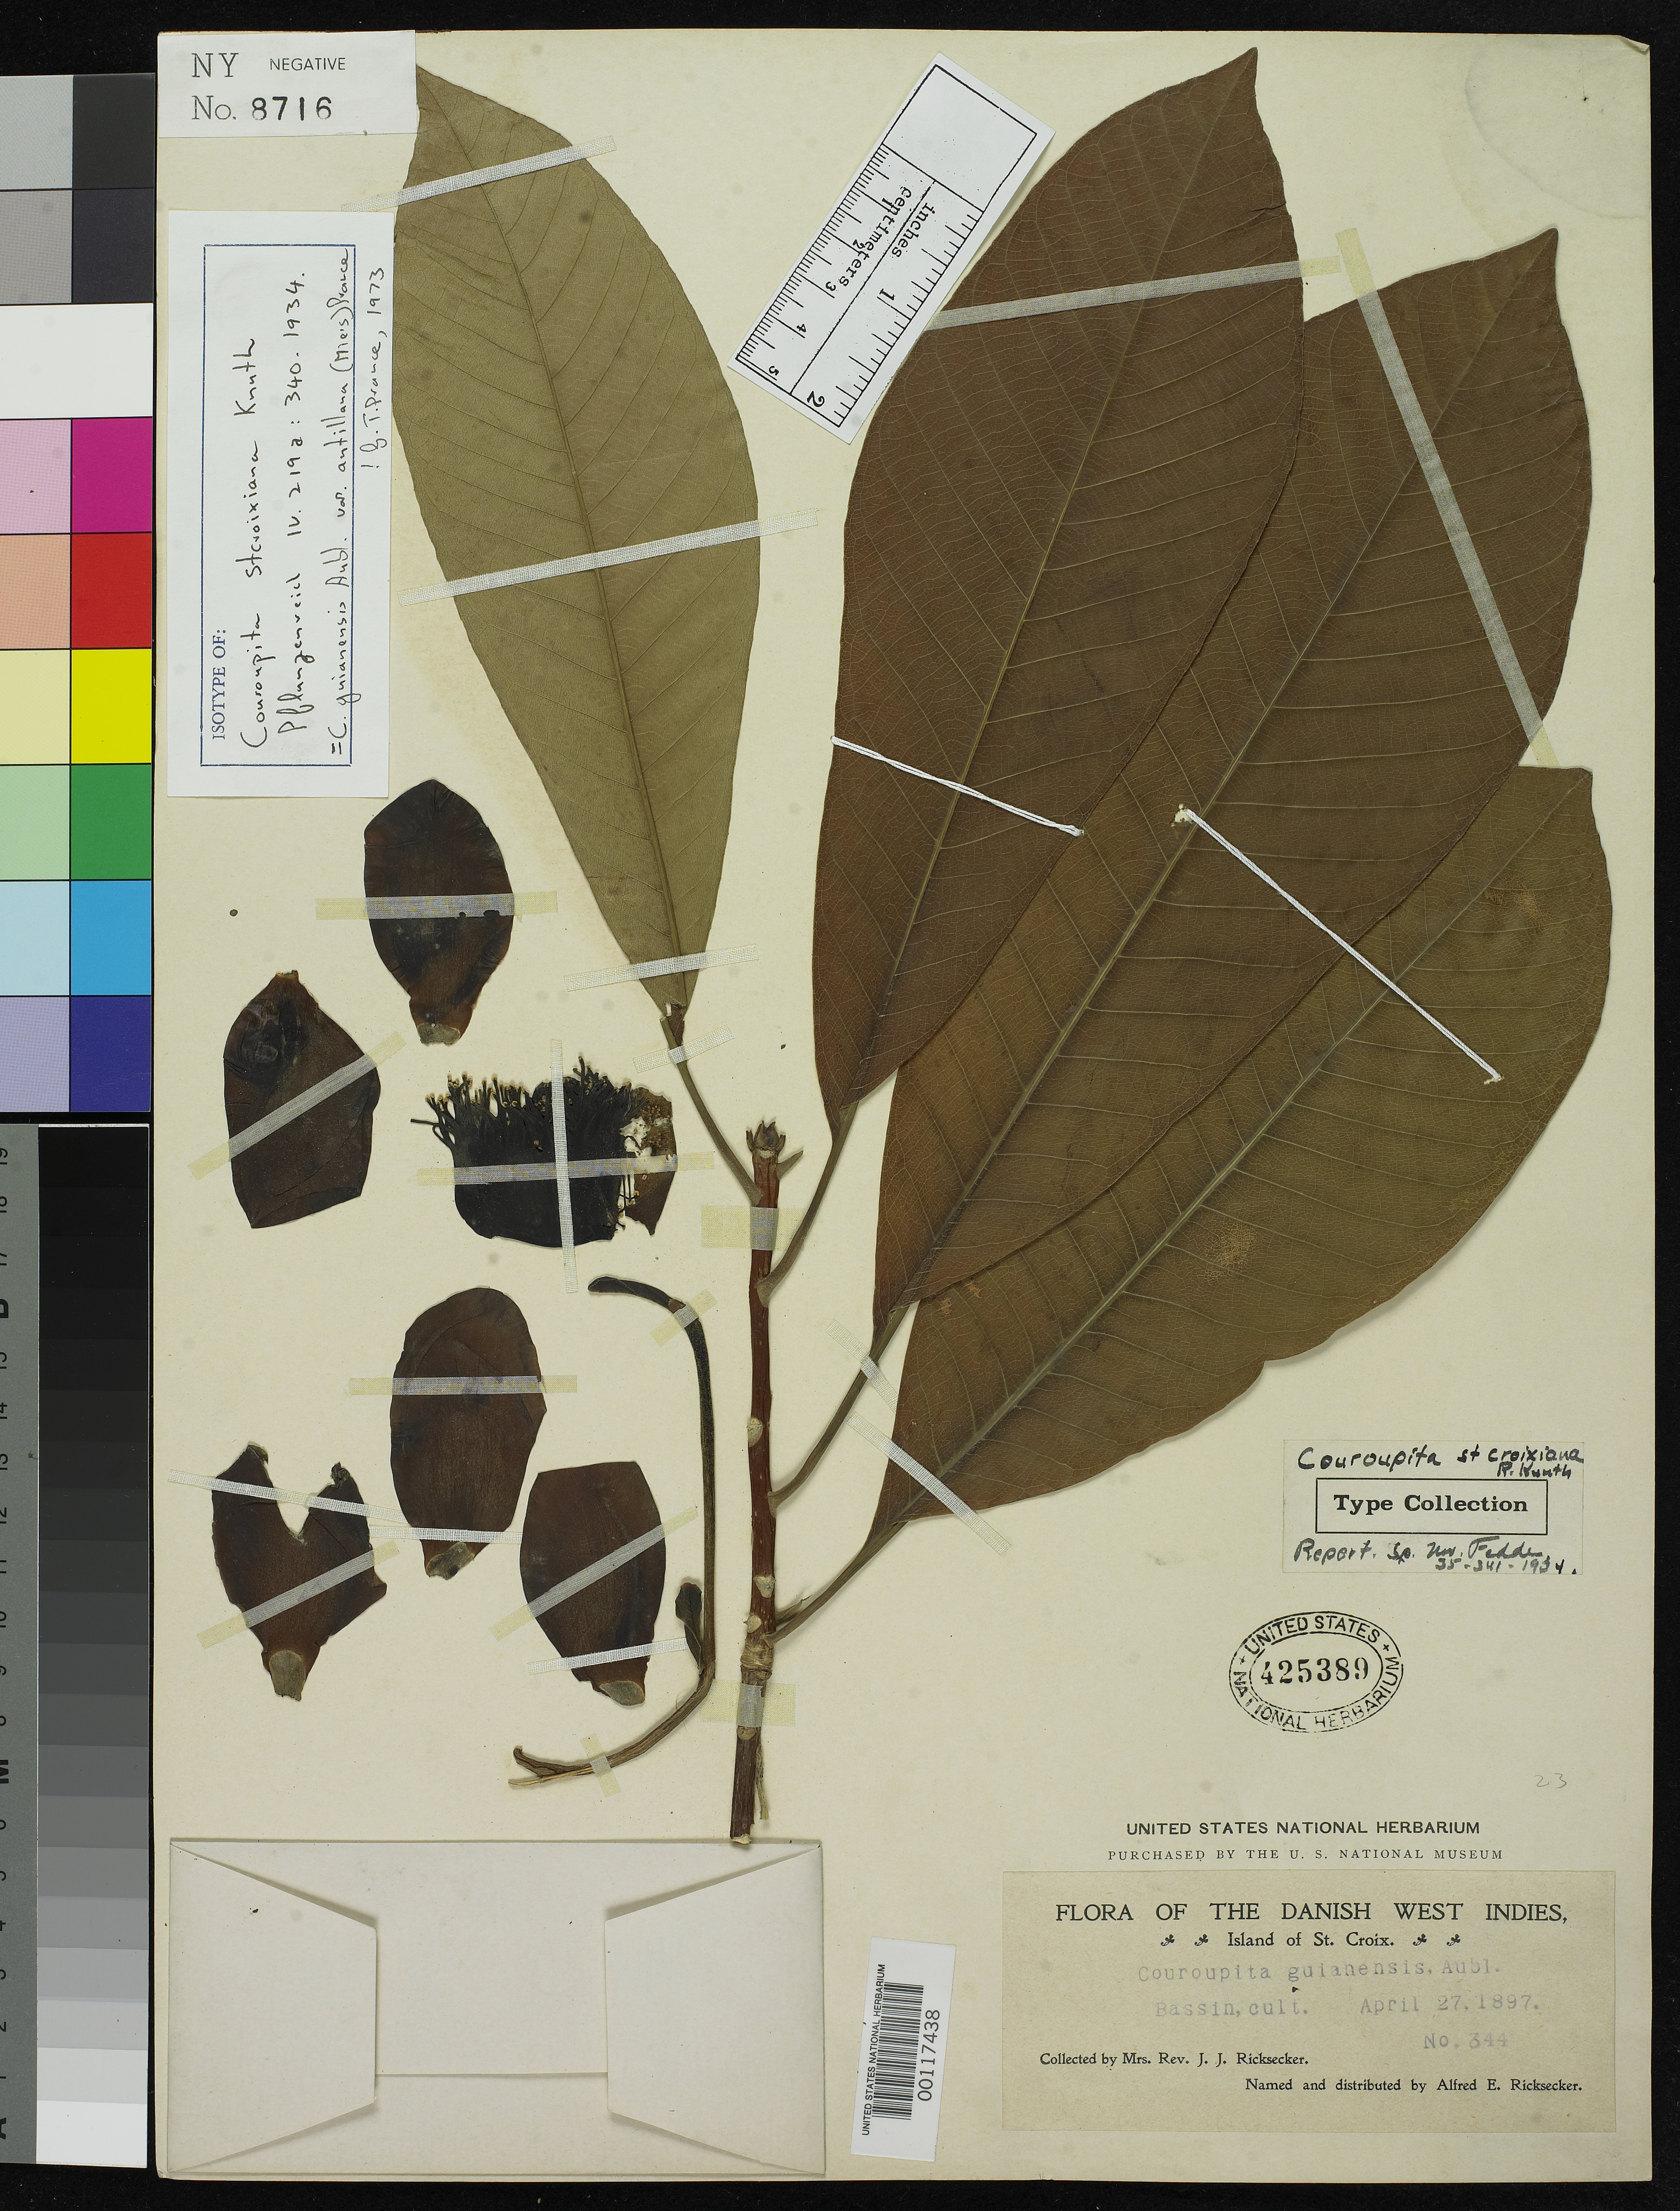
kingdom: Plantae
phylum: Tracheophyta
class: Magnoliopsida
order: Ericales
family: Lecythidaceae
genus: Couroupita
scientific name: Couroupita st.-croixiana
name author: R. Knuth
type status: Isotype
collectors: L. A. Ricksecker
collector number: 344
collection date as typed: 27 Apr 1897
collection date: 1897-04-27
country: U.S. Virgin Islands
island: St. Croix Island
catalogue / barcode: US 425389